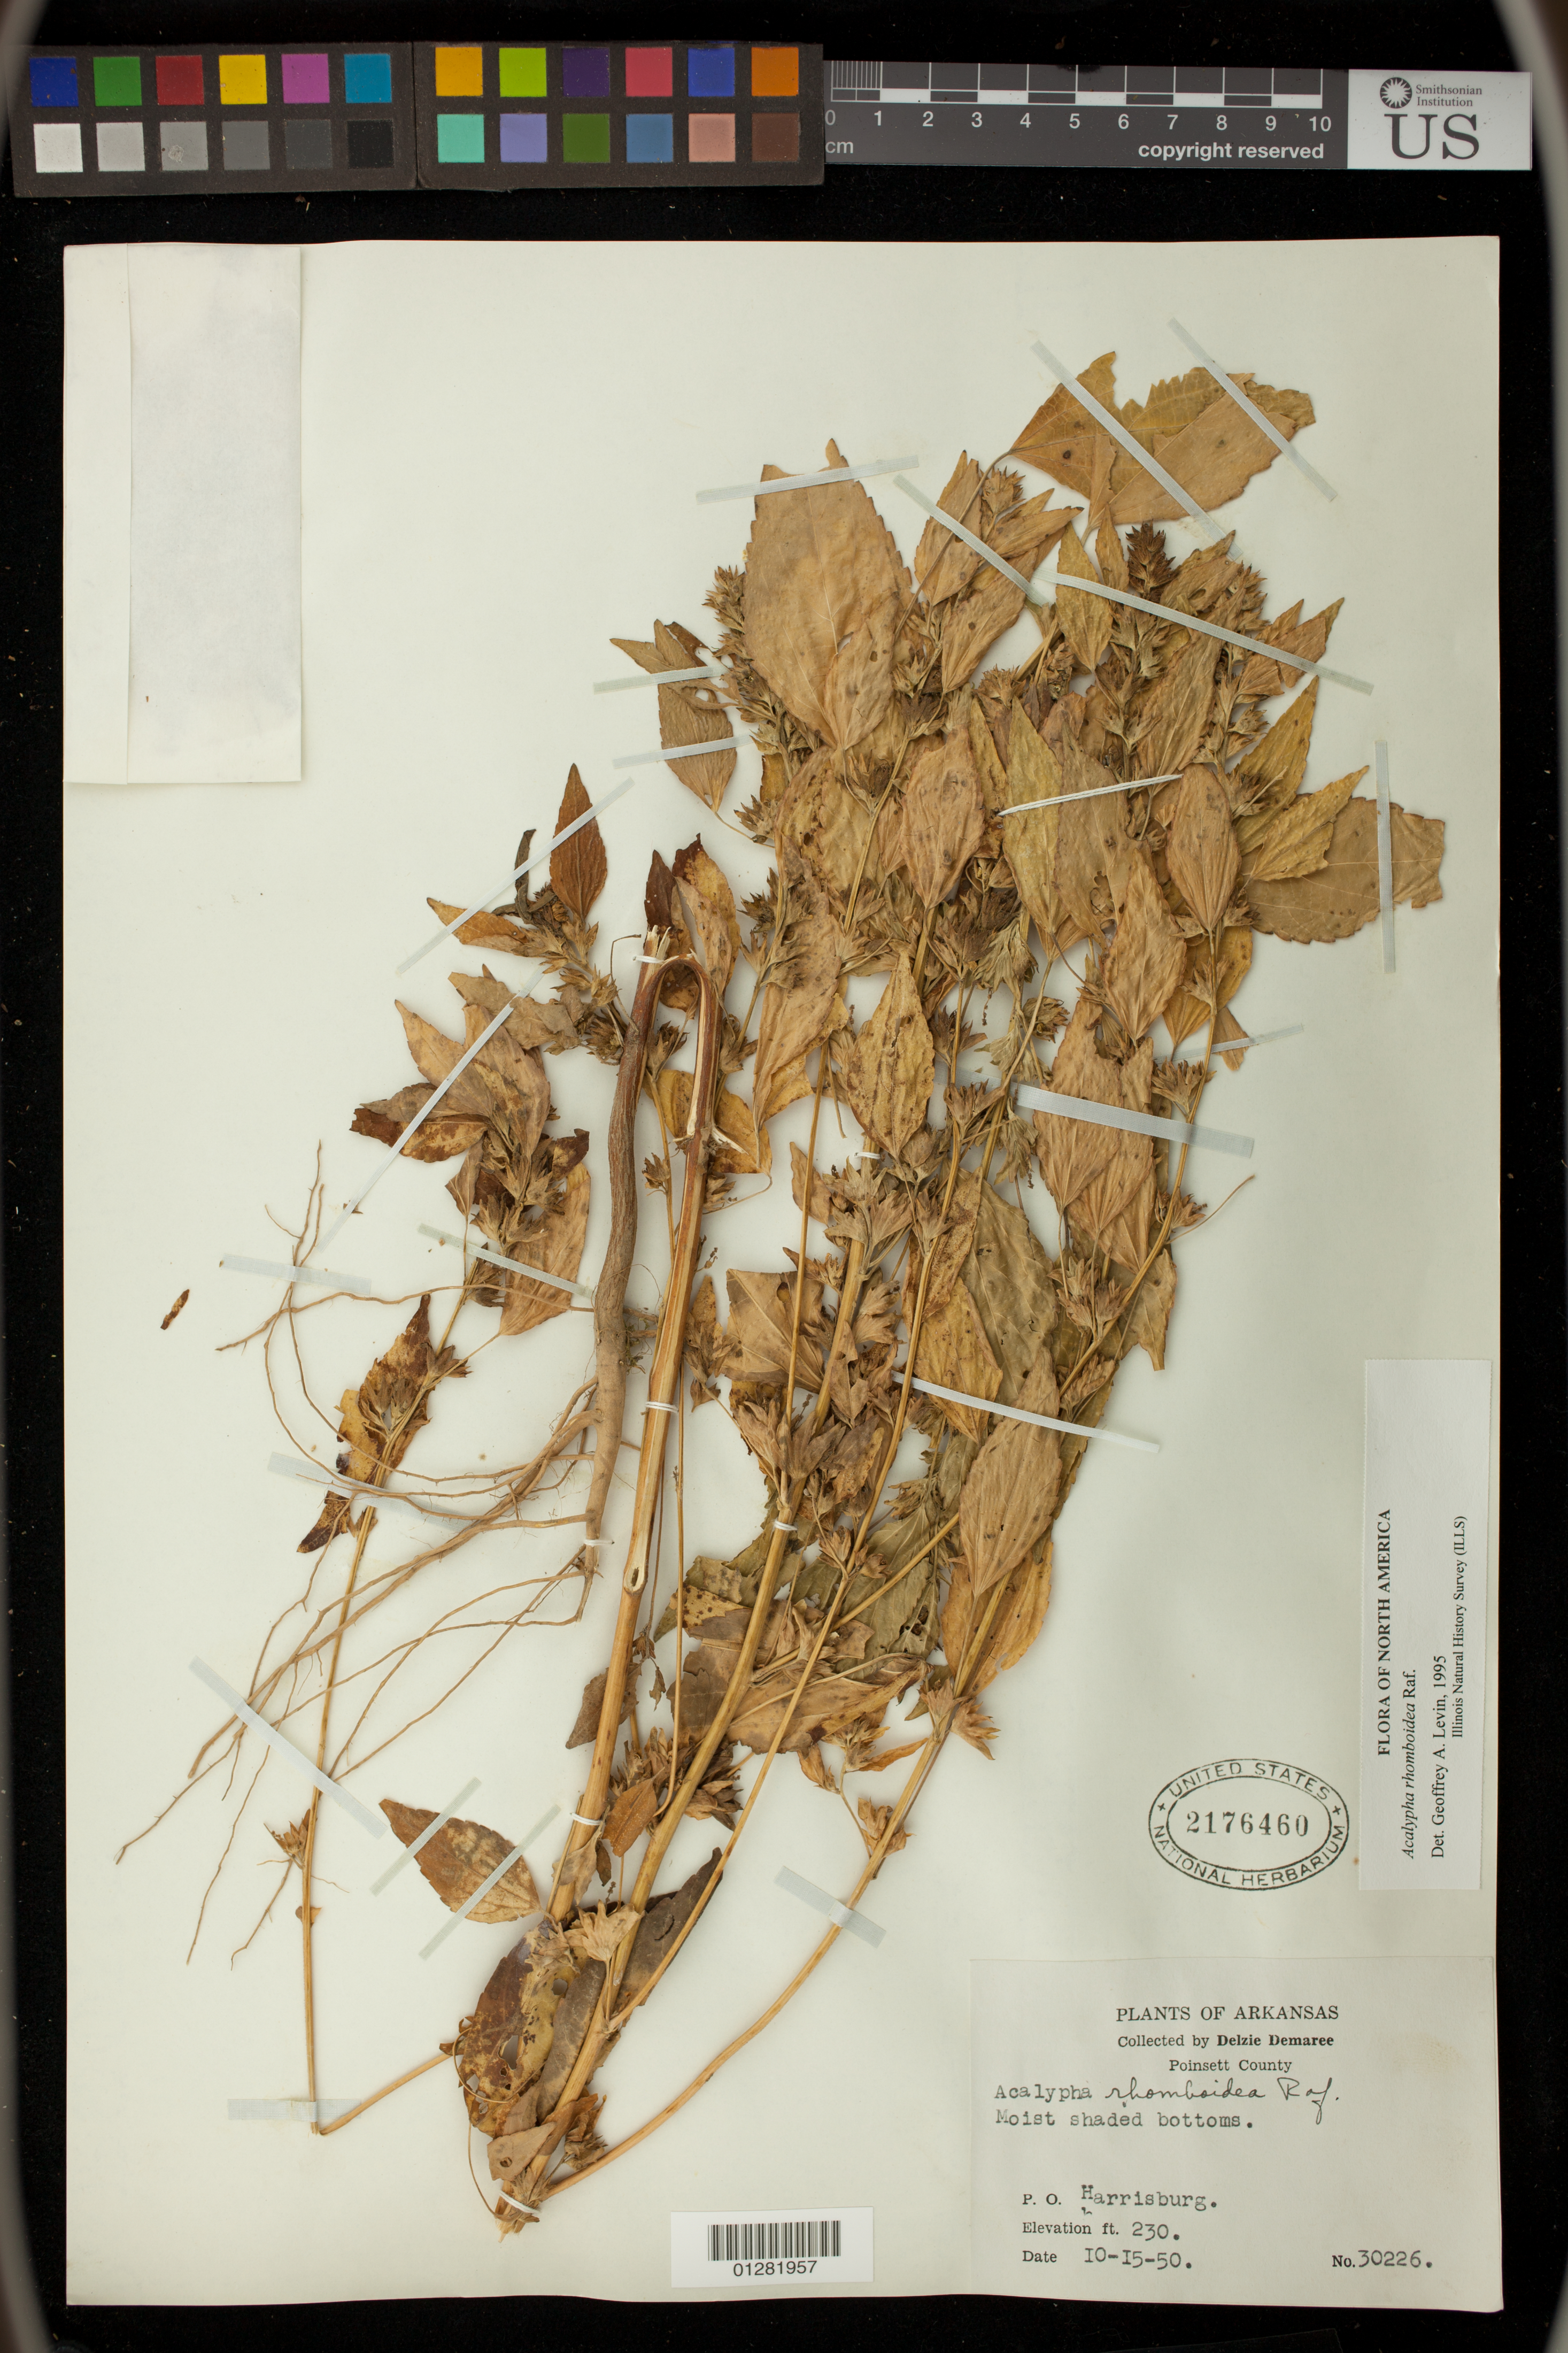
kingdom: Plantae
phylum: Tracheophyta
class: Magnoliopsida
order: Malpighiales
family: Euphorbiaceae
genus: Acalypha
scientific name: Acalypha rhomboidea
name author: Raf.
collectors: D. Demaree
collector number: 30226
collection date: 1950-10-15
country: United States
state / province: Arkansas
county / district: Poinsett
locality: P.O. Harrisburg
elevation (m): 70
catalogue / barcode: US 2176460